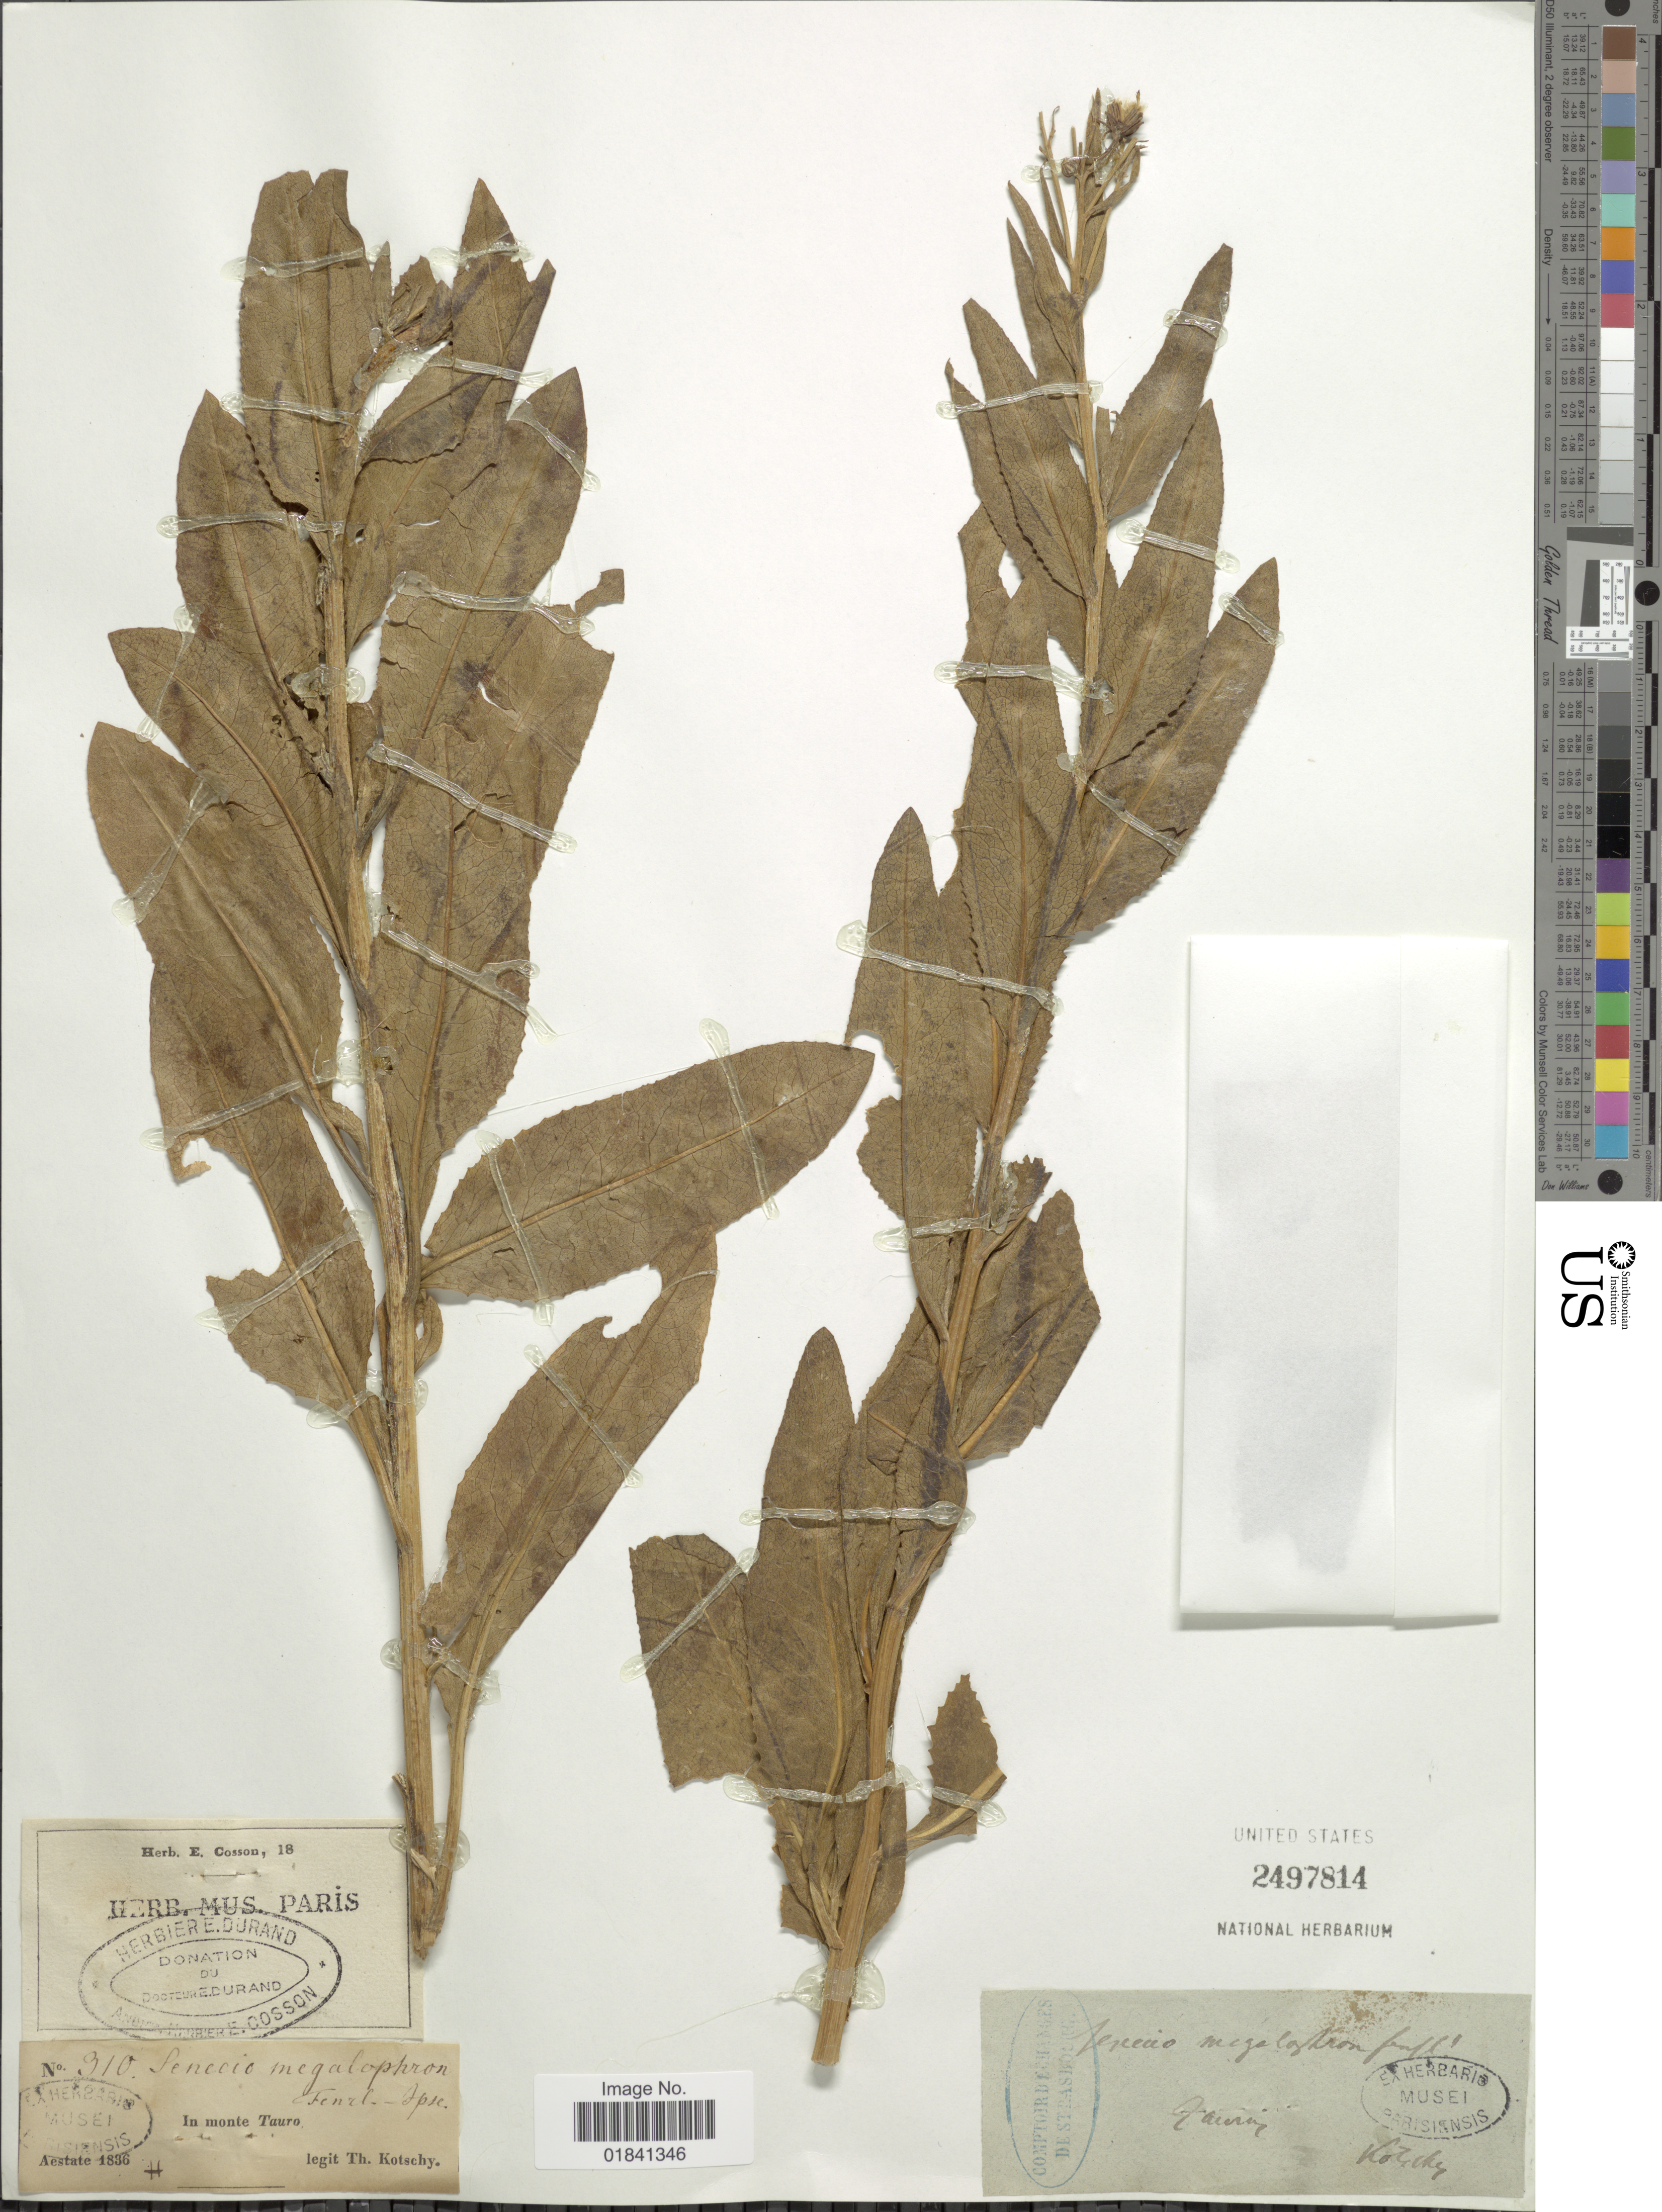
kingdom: Plantae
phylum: Tracheophyta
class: Magnoliopsida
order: Asterales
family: Asteraceae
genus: Senecio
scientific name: Senecio megalophron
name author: Fenzl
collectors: K. G. Kotschy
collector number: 910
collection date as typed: Aestate 1836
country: Turkey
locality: In monte Tauro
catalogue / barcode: US 2497814